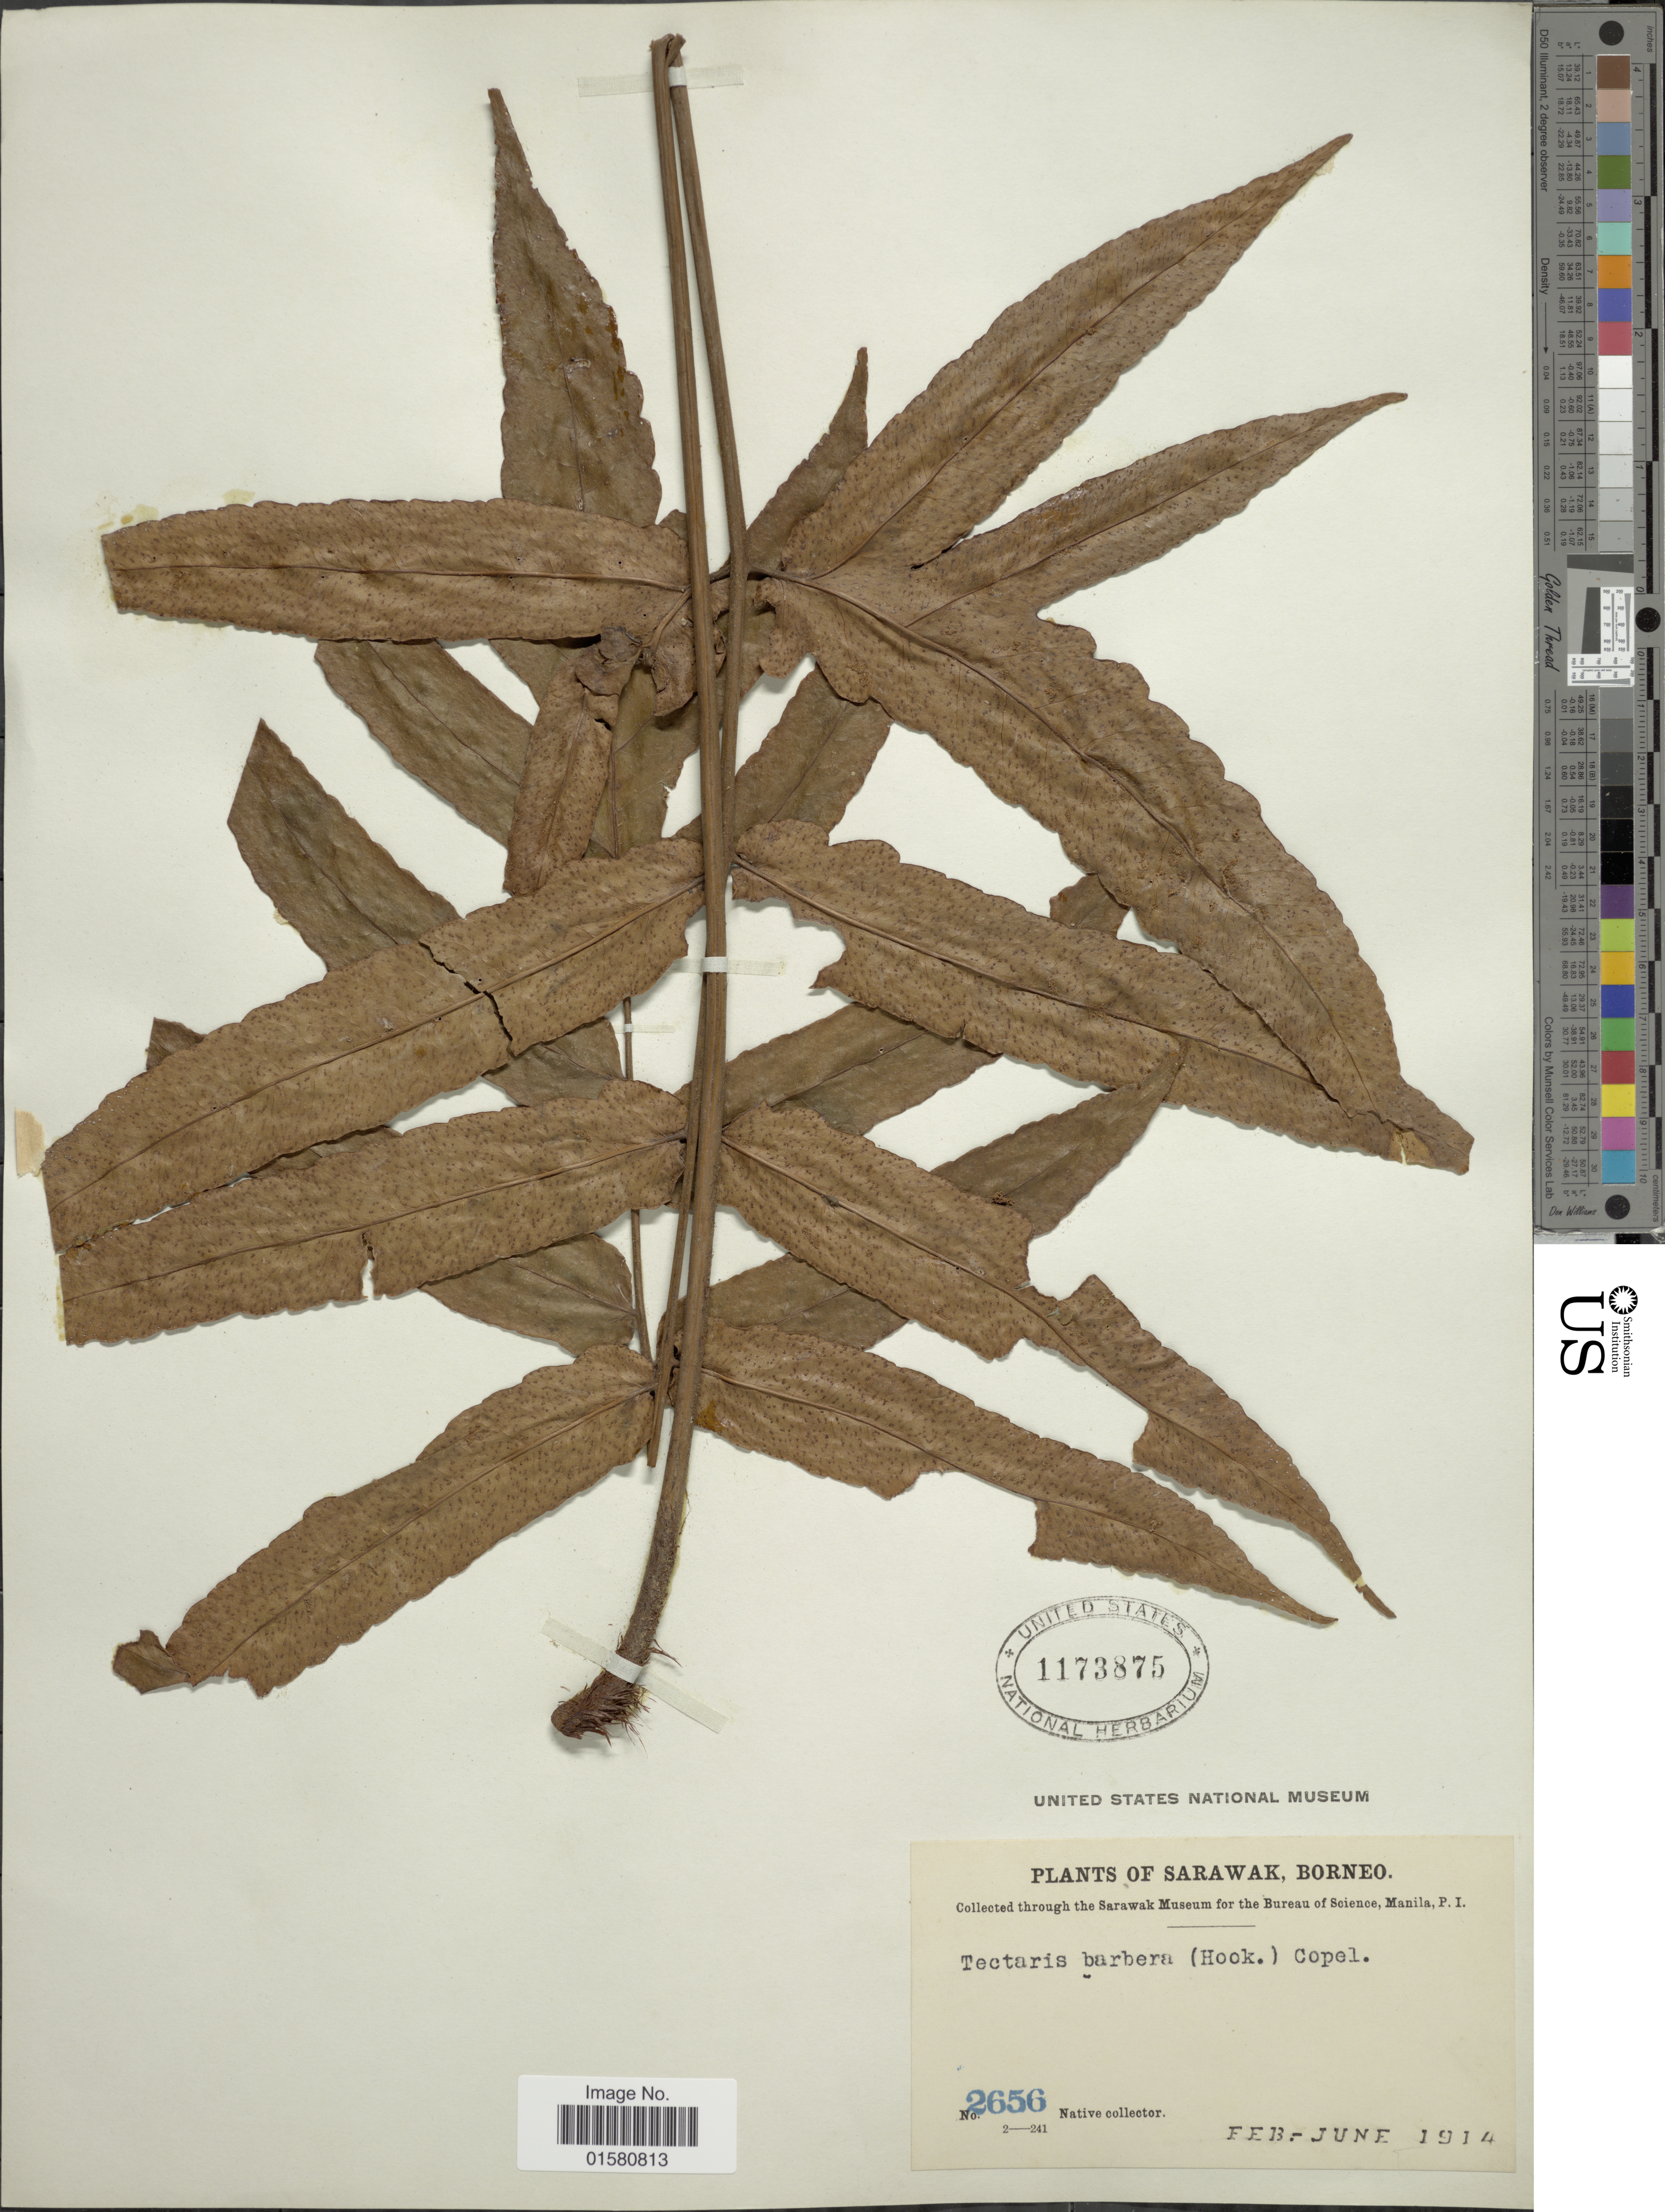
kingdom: Plantae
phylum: Tracheophyta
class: Polypodiopsida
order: Polypodiales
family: Tectariaceae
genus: Tectaria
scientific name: Tectaria barberi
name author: (Hook.) Copel.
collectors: Native collector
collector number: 2656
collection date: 1914-02/1914-06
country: Malaysia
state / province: Sarawak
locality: Borneo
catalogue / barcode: US 1173875